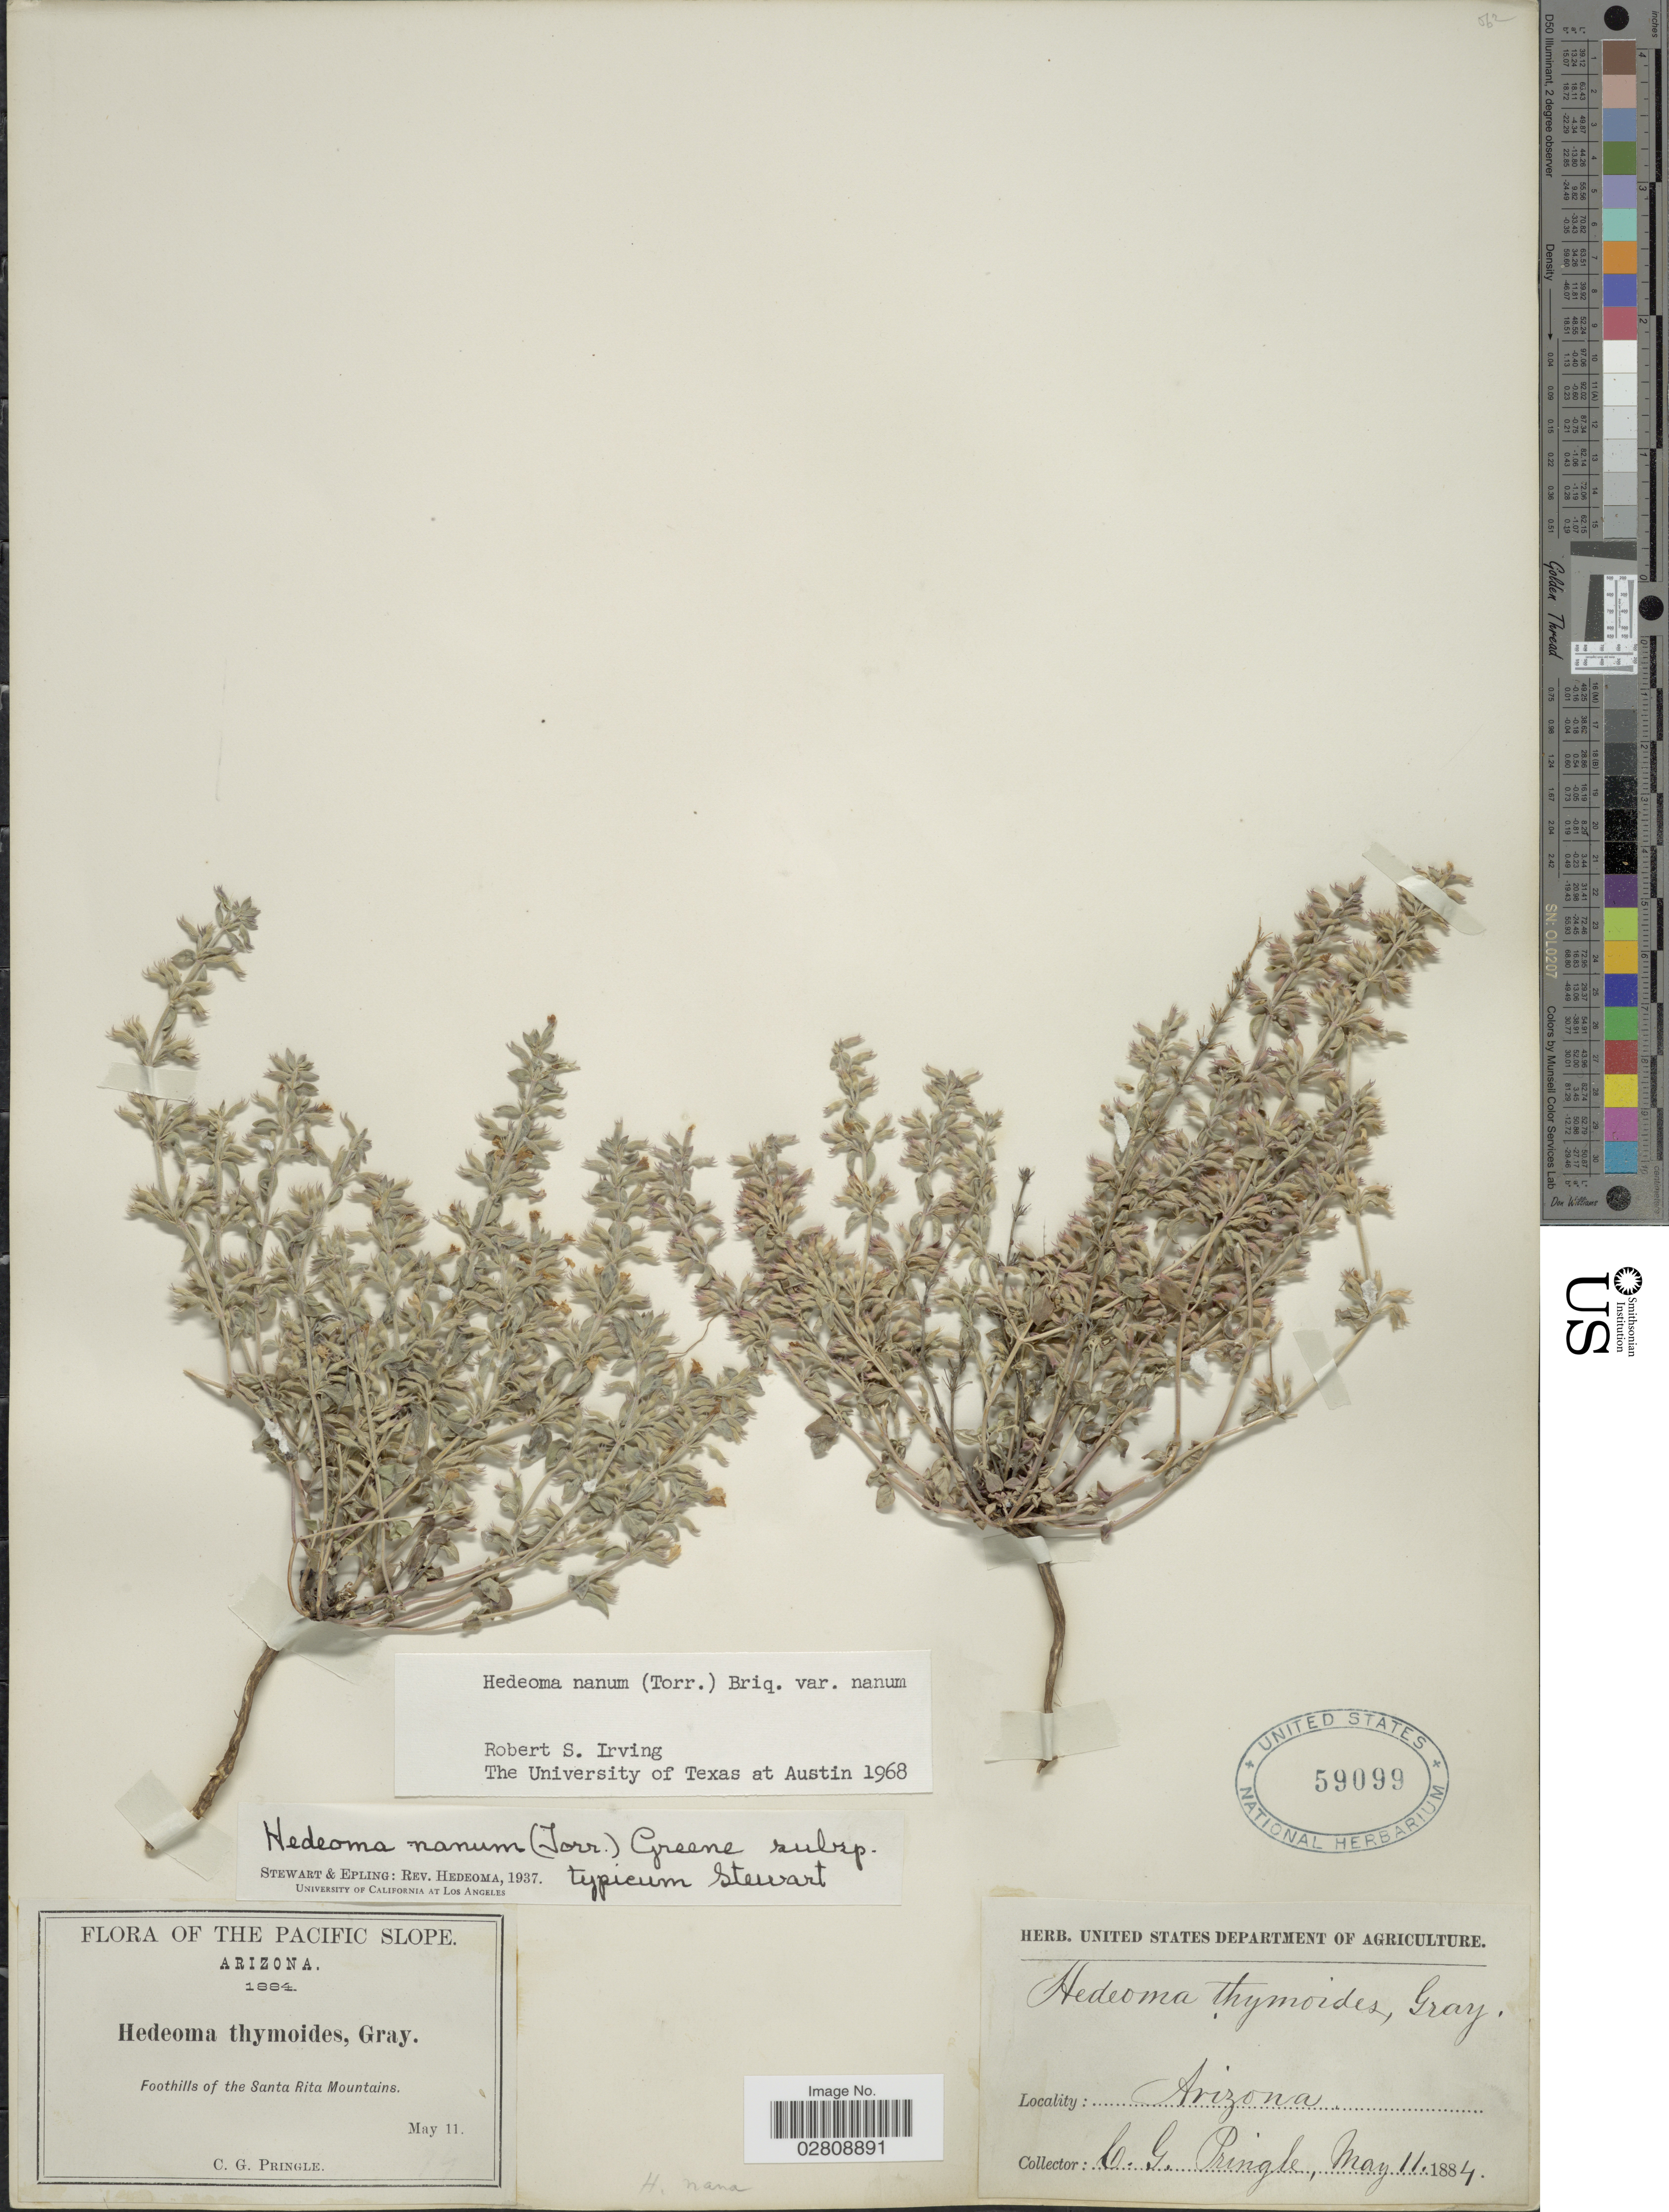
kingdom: Plantae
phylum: Tracheophyta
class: Magnoliopsida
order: Lamiales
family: Lamiaceae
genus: Hedeoma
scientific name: Hedeoma nana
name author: (Torr.) Briq.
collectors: C. G. Pringle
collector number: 17?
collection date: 1884-05-11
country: United States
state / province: Arizona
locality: The Pacific Slope. Foothills of the Santa Rita Mountains.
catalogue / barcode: US 59099